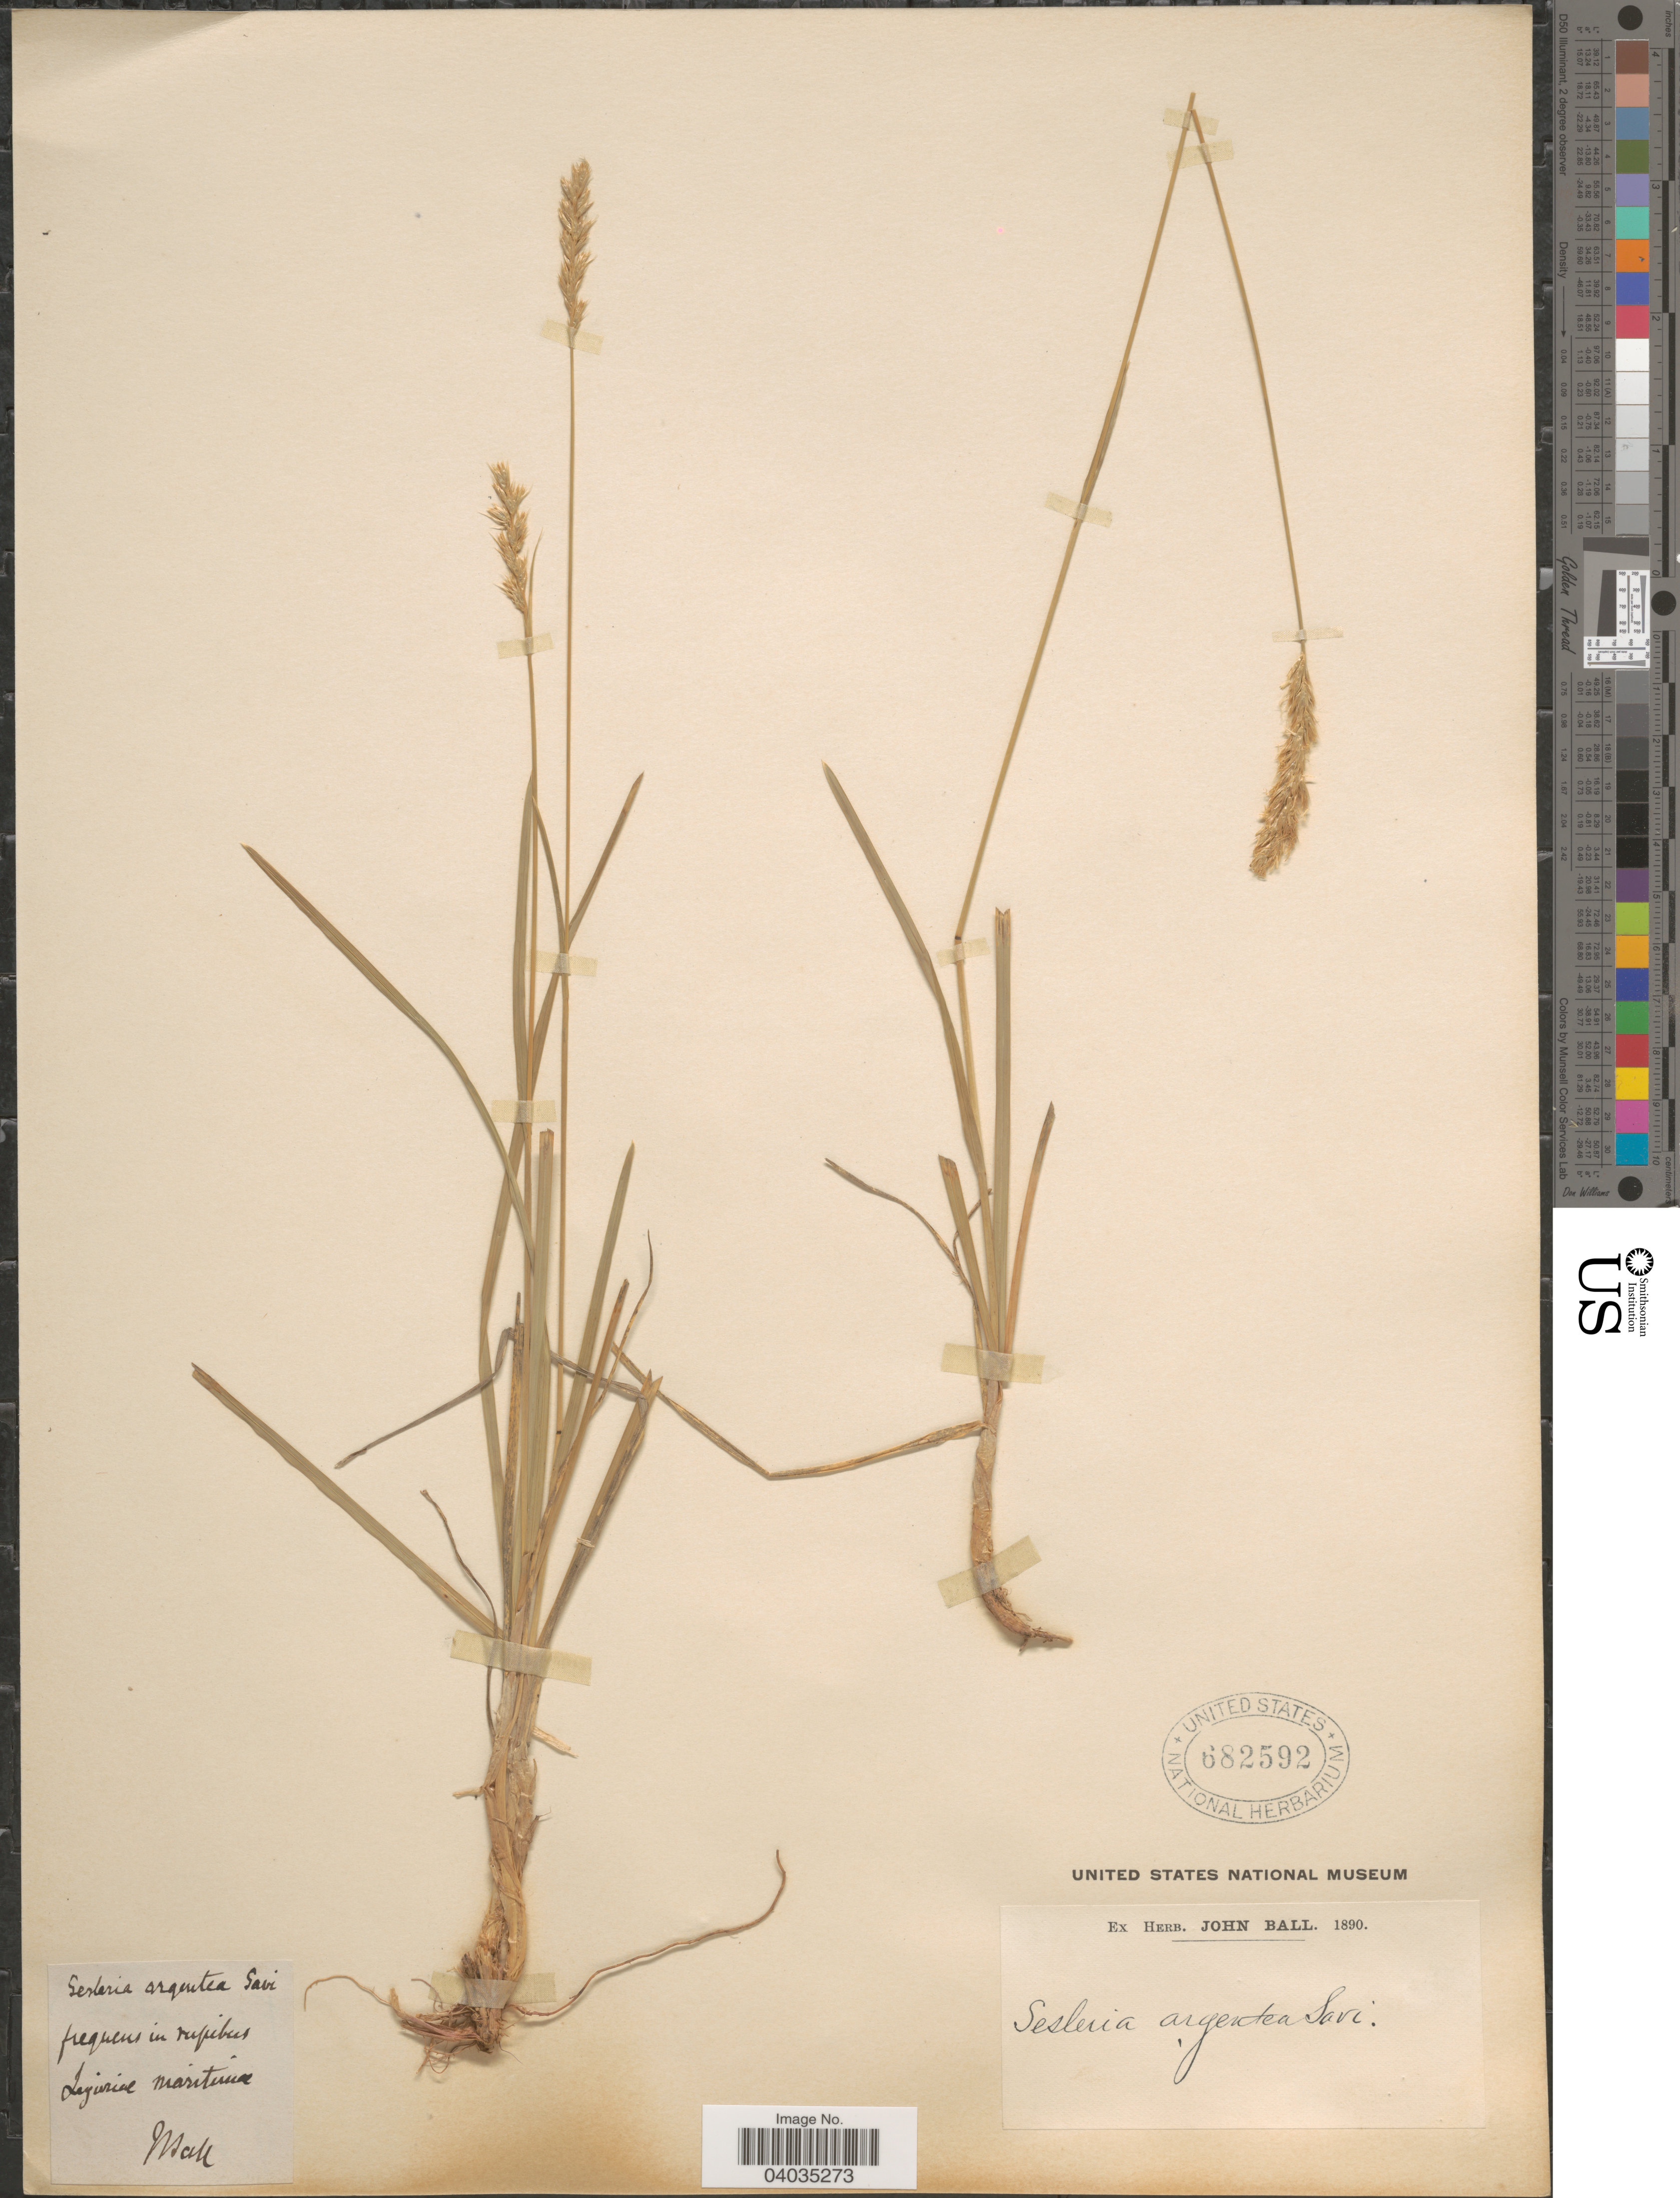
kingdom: Plantae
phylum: Tracheophyta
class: Liliopsida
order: Poales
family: Poaceae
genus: Sesleria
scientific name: Sesleria argentea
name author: (Savi) Savi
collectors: J. Ball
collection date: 1890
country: Italy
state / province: Liguria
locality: Frequens in ripibus Liguriae maritime.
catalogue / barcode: US 682592